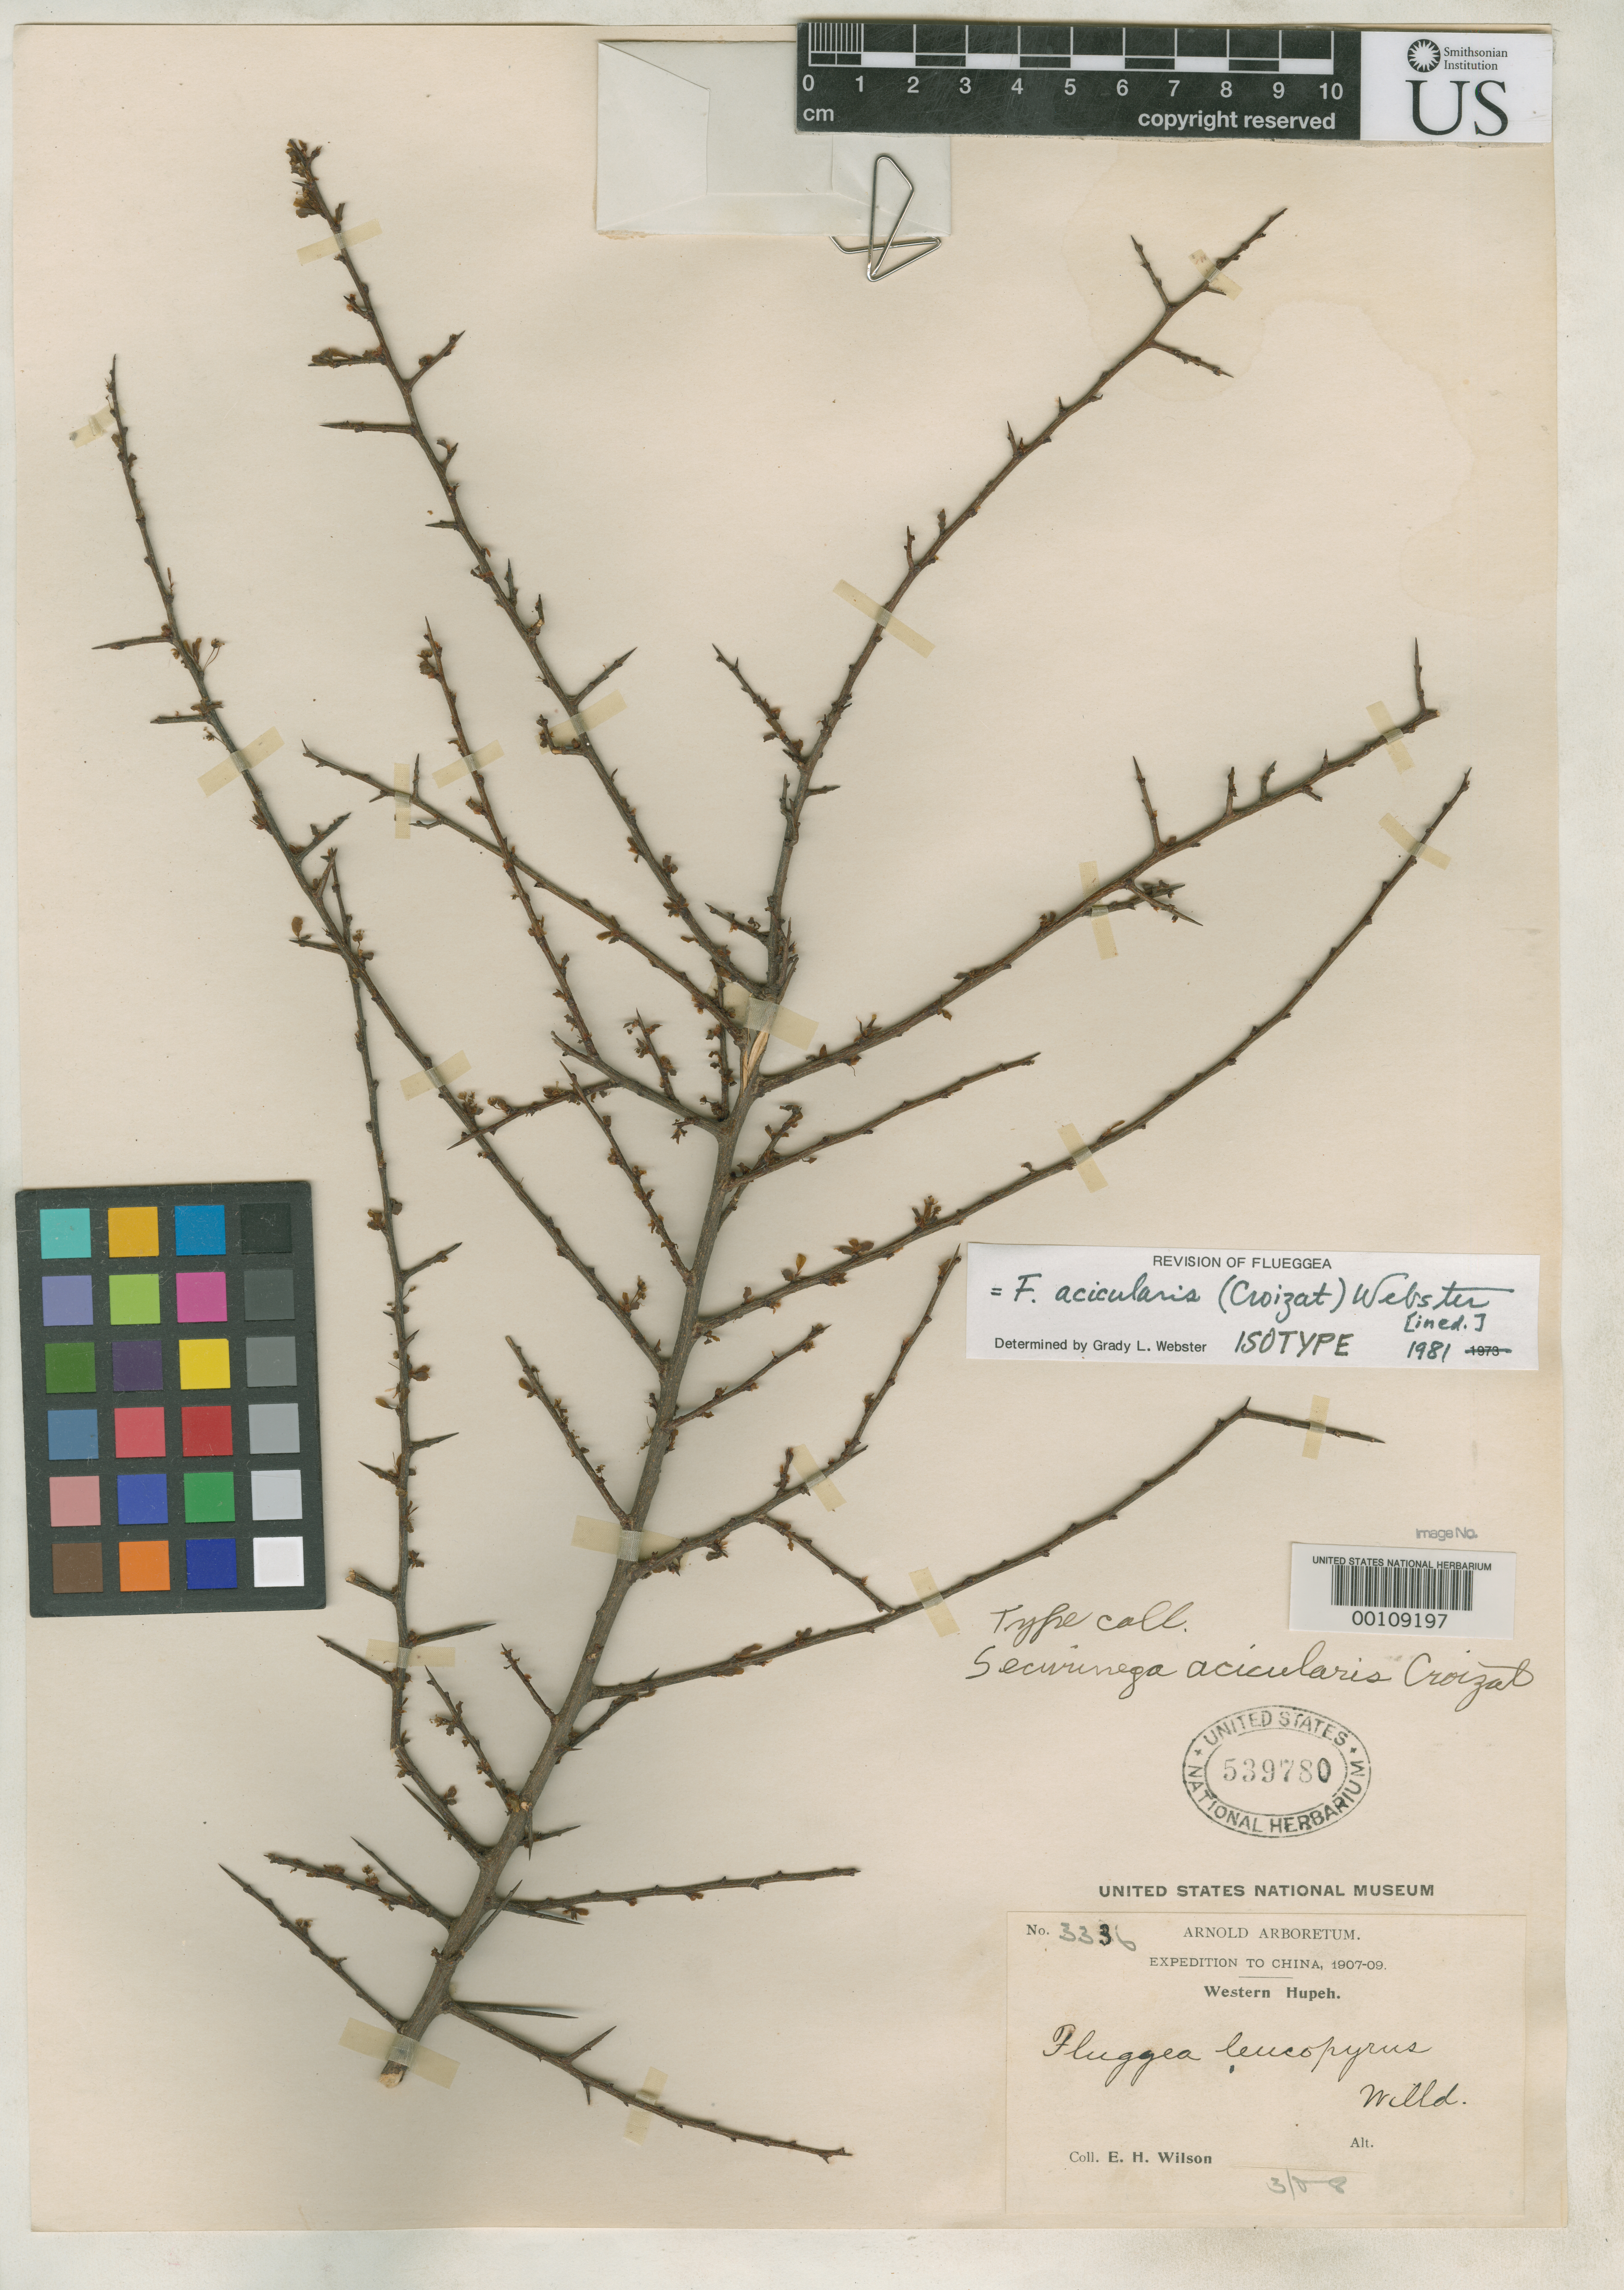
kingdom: Plantae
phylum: Tracheophyta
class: Magnoliopsida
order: Malpighiales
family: Phyllanthaceae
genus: Securinega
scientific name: Securinega acicularis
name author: Croizat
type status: Isotype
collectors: E. H. Wilson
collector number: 3336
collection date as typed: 24 Mar 1908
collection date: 1908-03-24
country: China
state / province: Hubei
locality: Patung Hsien.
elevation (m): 30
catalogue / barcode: US 539780